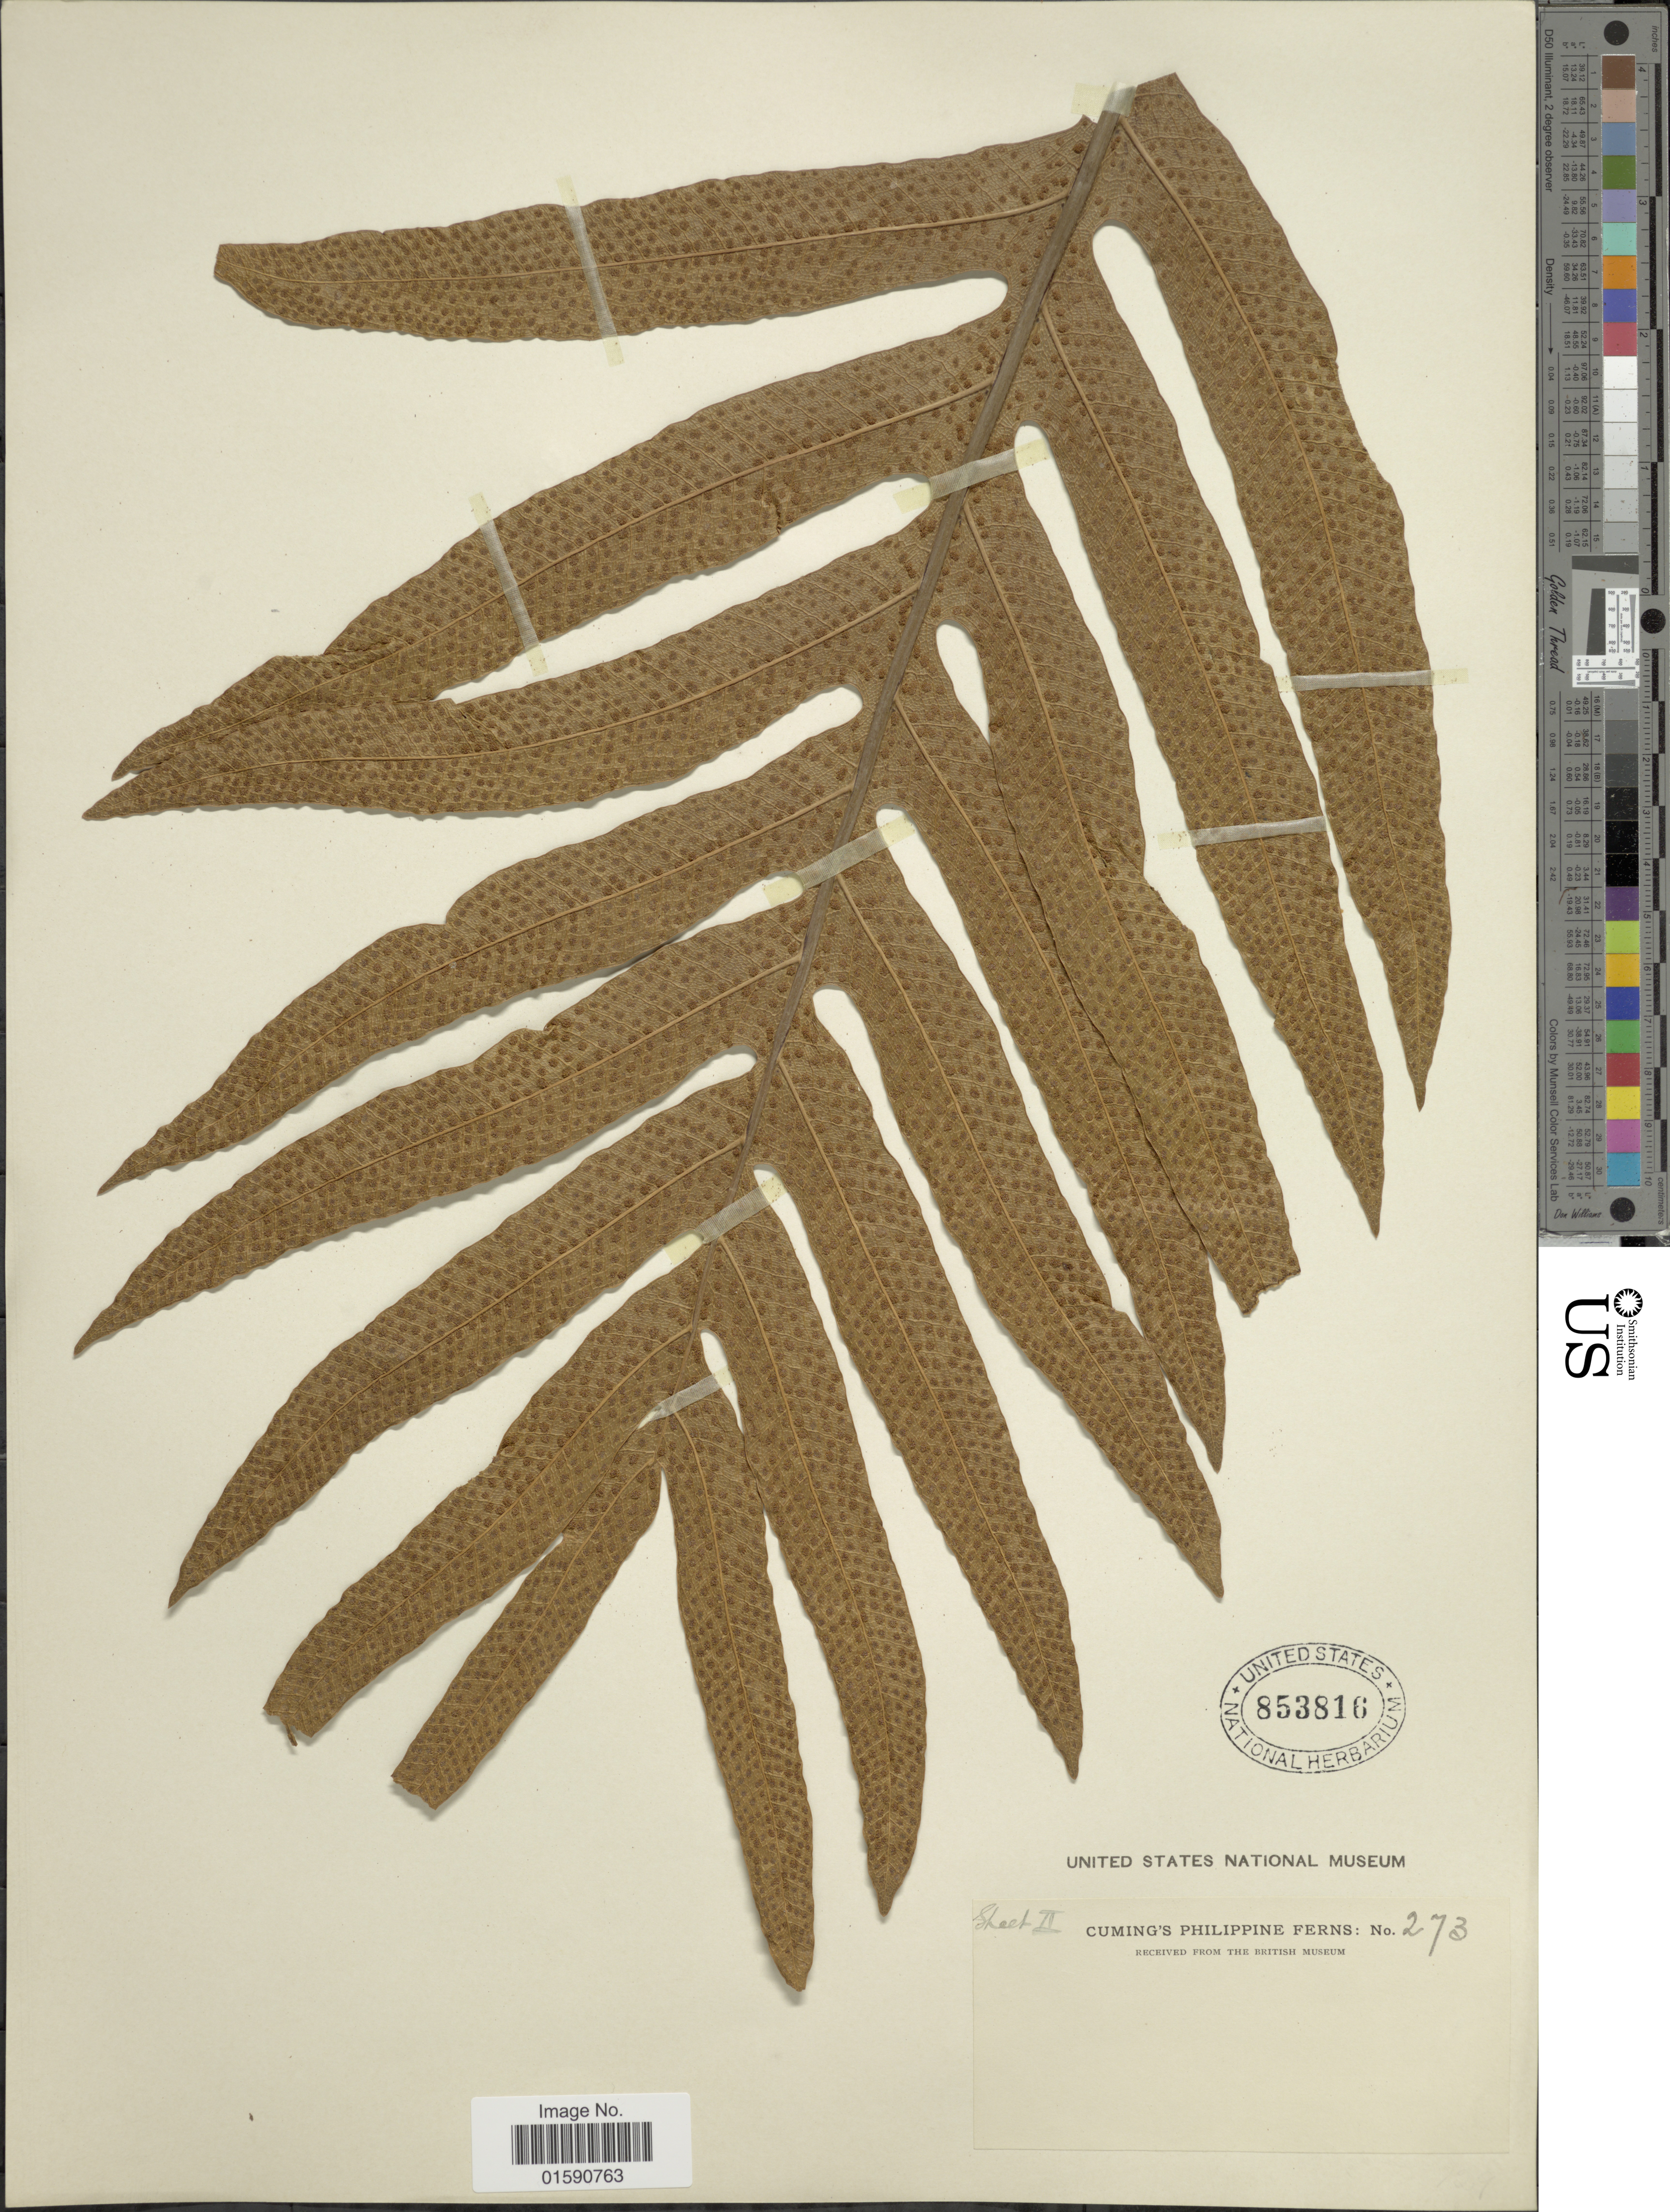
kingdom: Plantae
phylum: Tracheophyta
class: Polypodiopsida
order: Polypodiales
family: Polypodiaceae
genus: Drynaria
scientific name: Drynaria quercifolia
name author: (L.) J. Sm.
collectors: -. Cuming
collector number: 273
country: Philippines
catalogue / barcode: US 853816